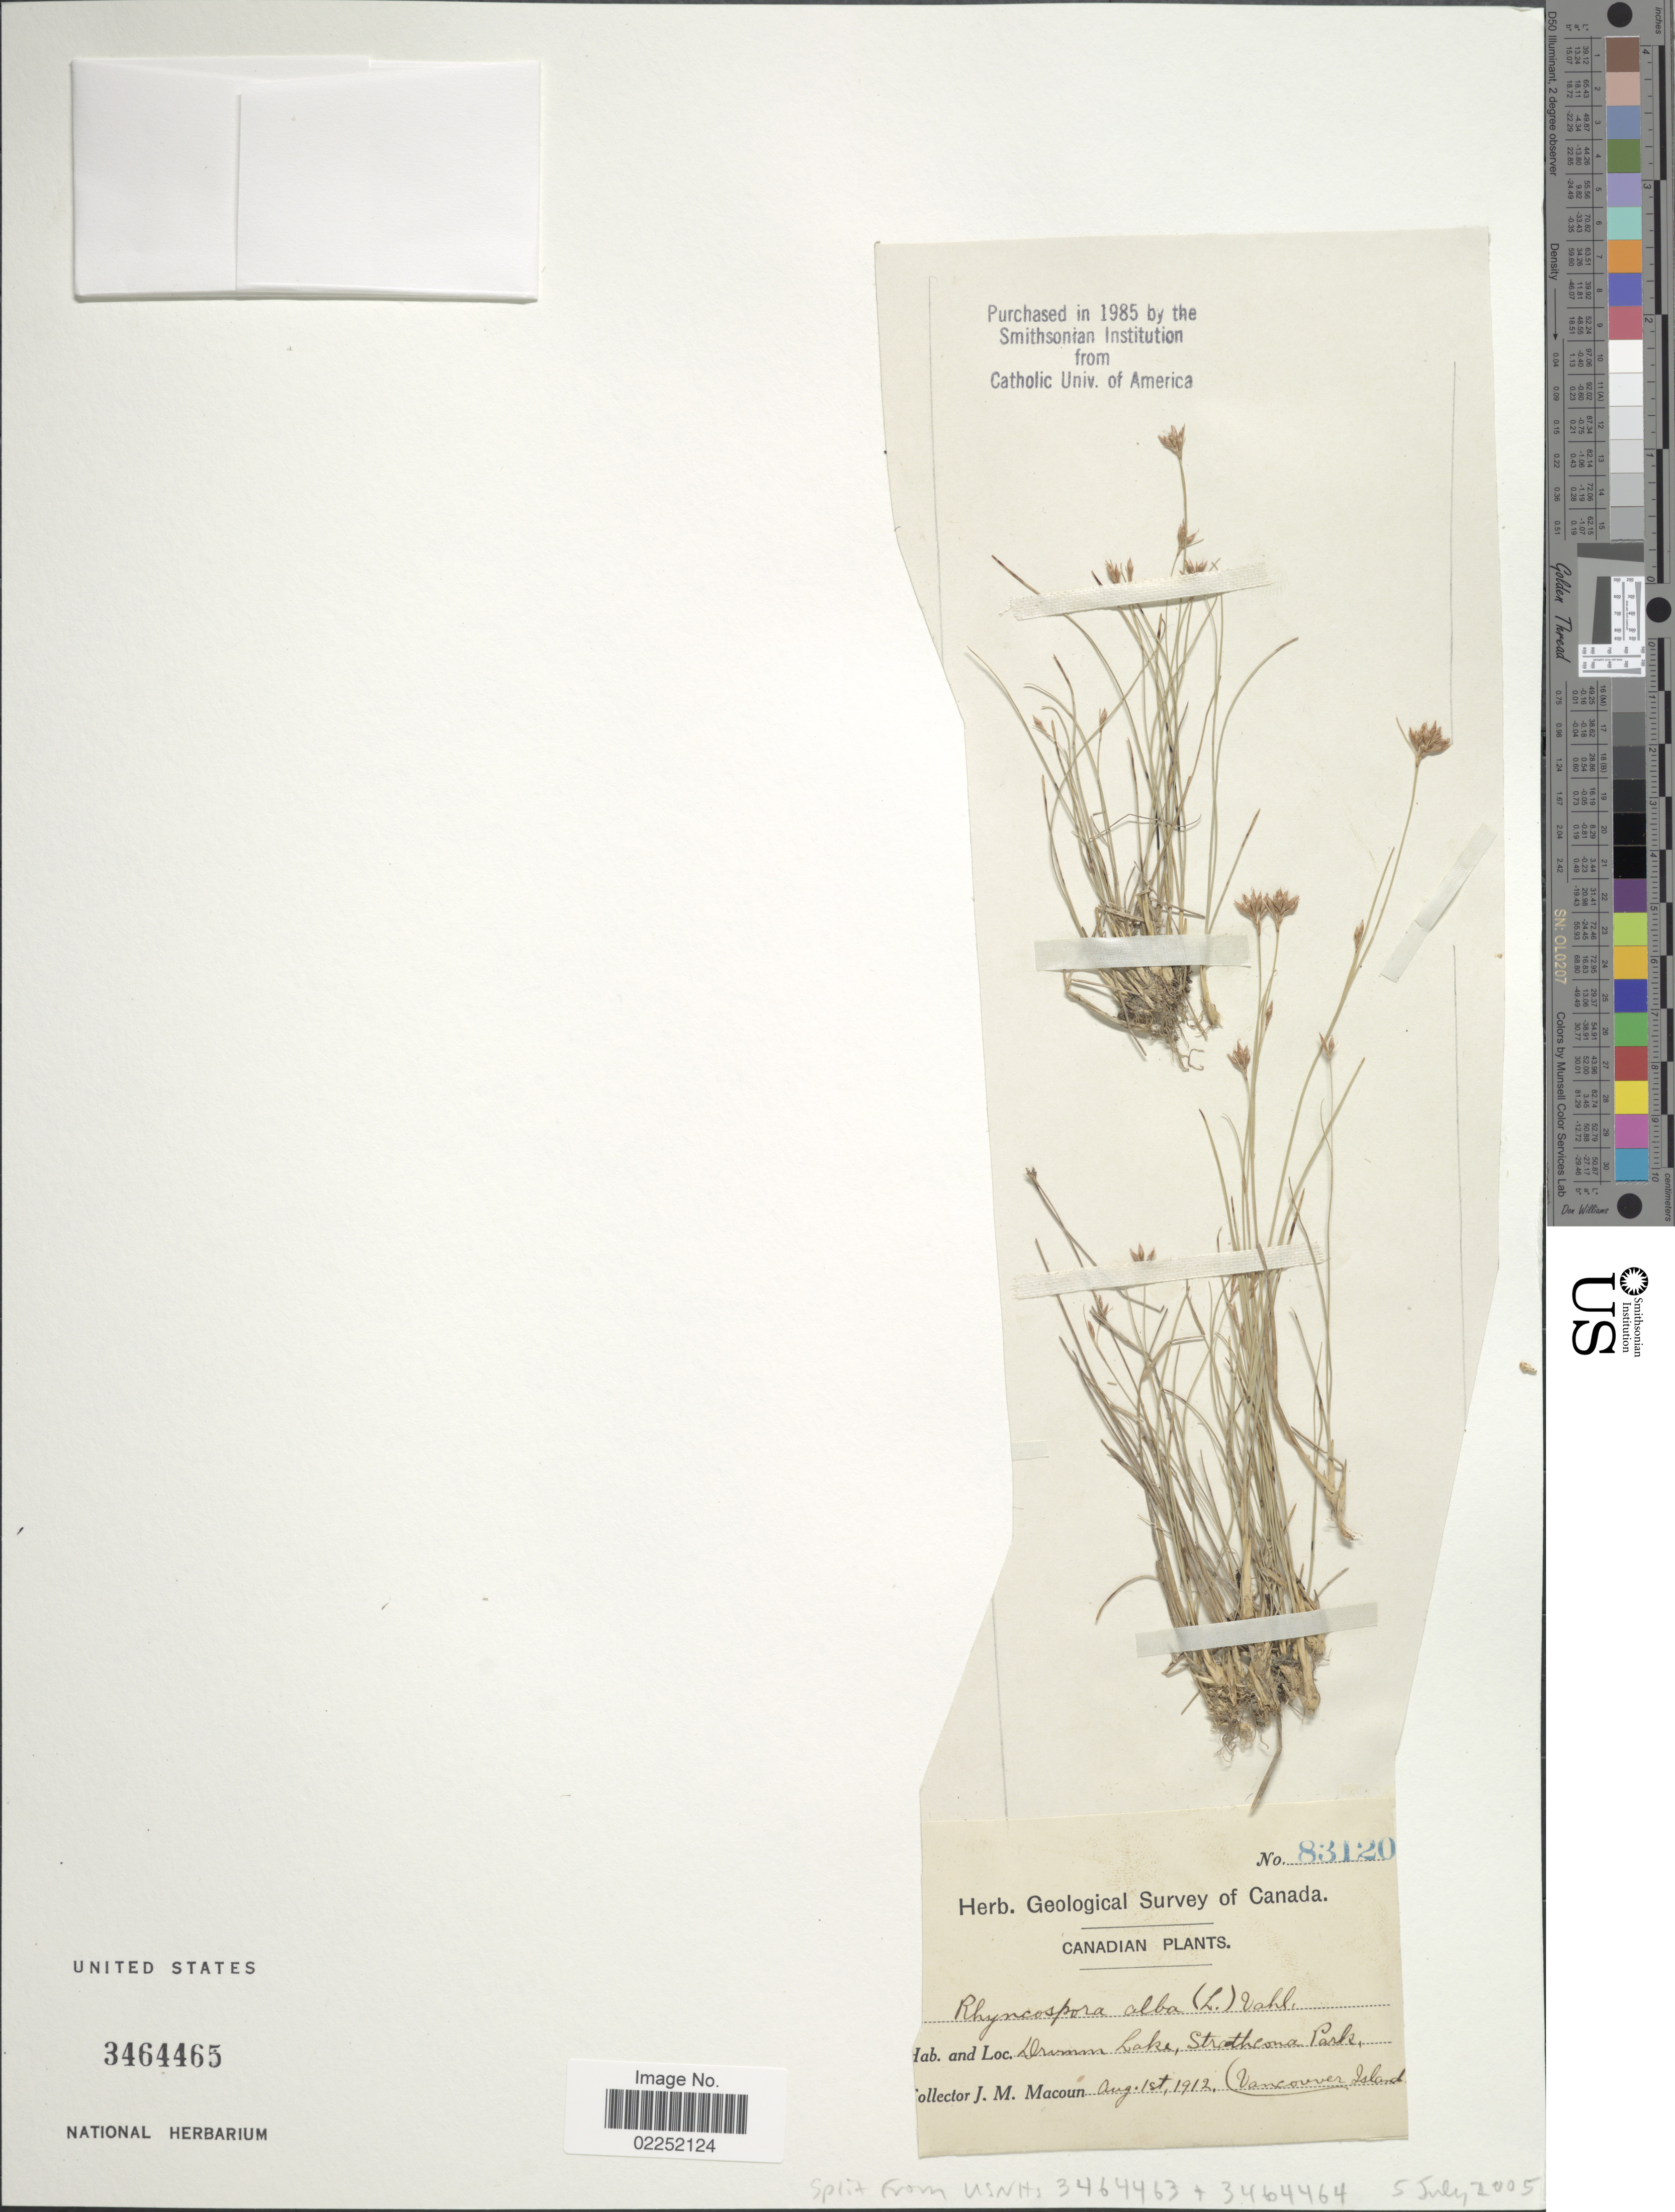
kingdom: Plantae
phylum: Tracheophyta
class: Liliopsida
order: Poales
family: Cyperaceae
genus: Rhynchospora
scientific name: Rhynchospora alba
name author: (L.) Vahl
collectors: J. M. Macoun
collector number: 83120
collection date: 1912-08-01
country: Canada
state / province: British Columbia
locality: Canadian, Drumm Lake, Stratheona Parks, Vancouver Island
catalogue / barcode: US 3464465